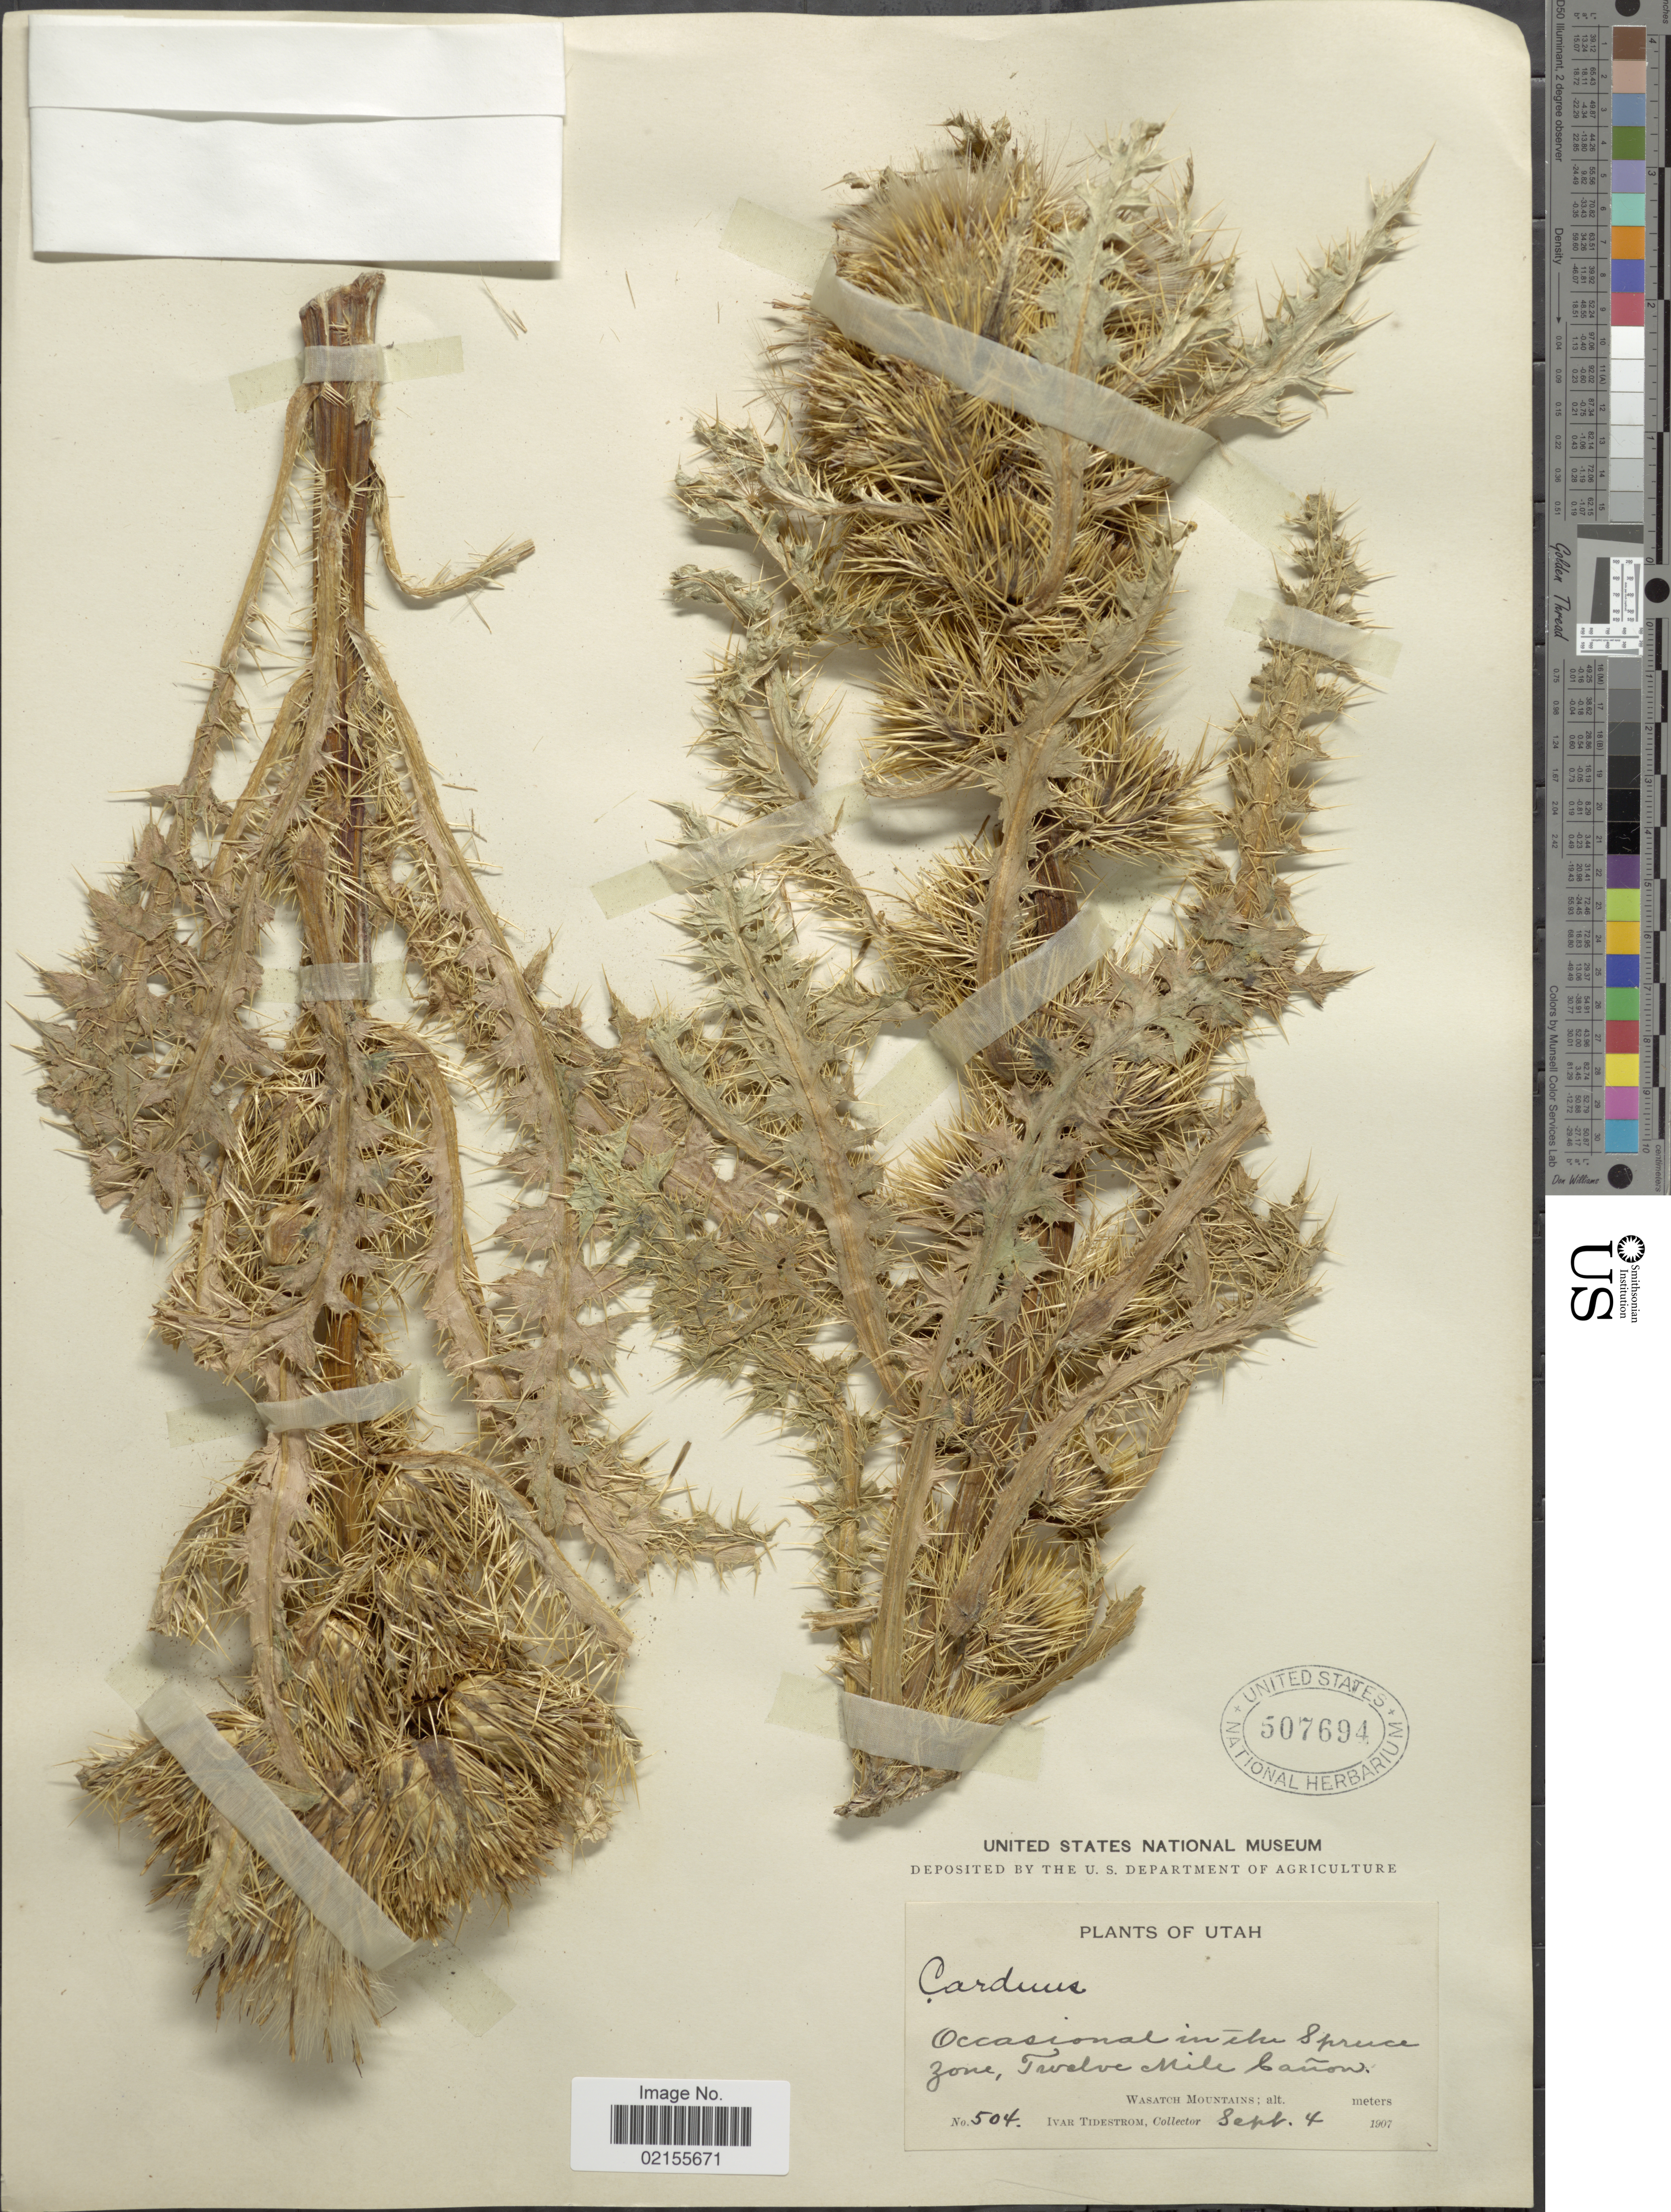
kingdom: Plantae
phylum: Tracheophyta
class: Magnoliopsida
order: Asterales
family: Asteraceae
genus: Carduus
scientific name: Carduus sp.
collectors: I. F. Tidestrom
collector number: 504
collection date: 1907-09-04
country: United States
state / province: Utah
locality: Occasional in the Spruce zone, Twelve Mile Cañon, Wasatch Mountains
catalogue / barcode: US 507694